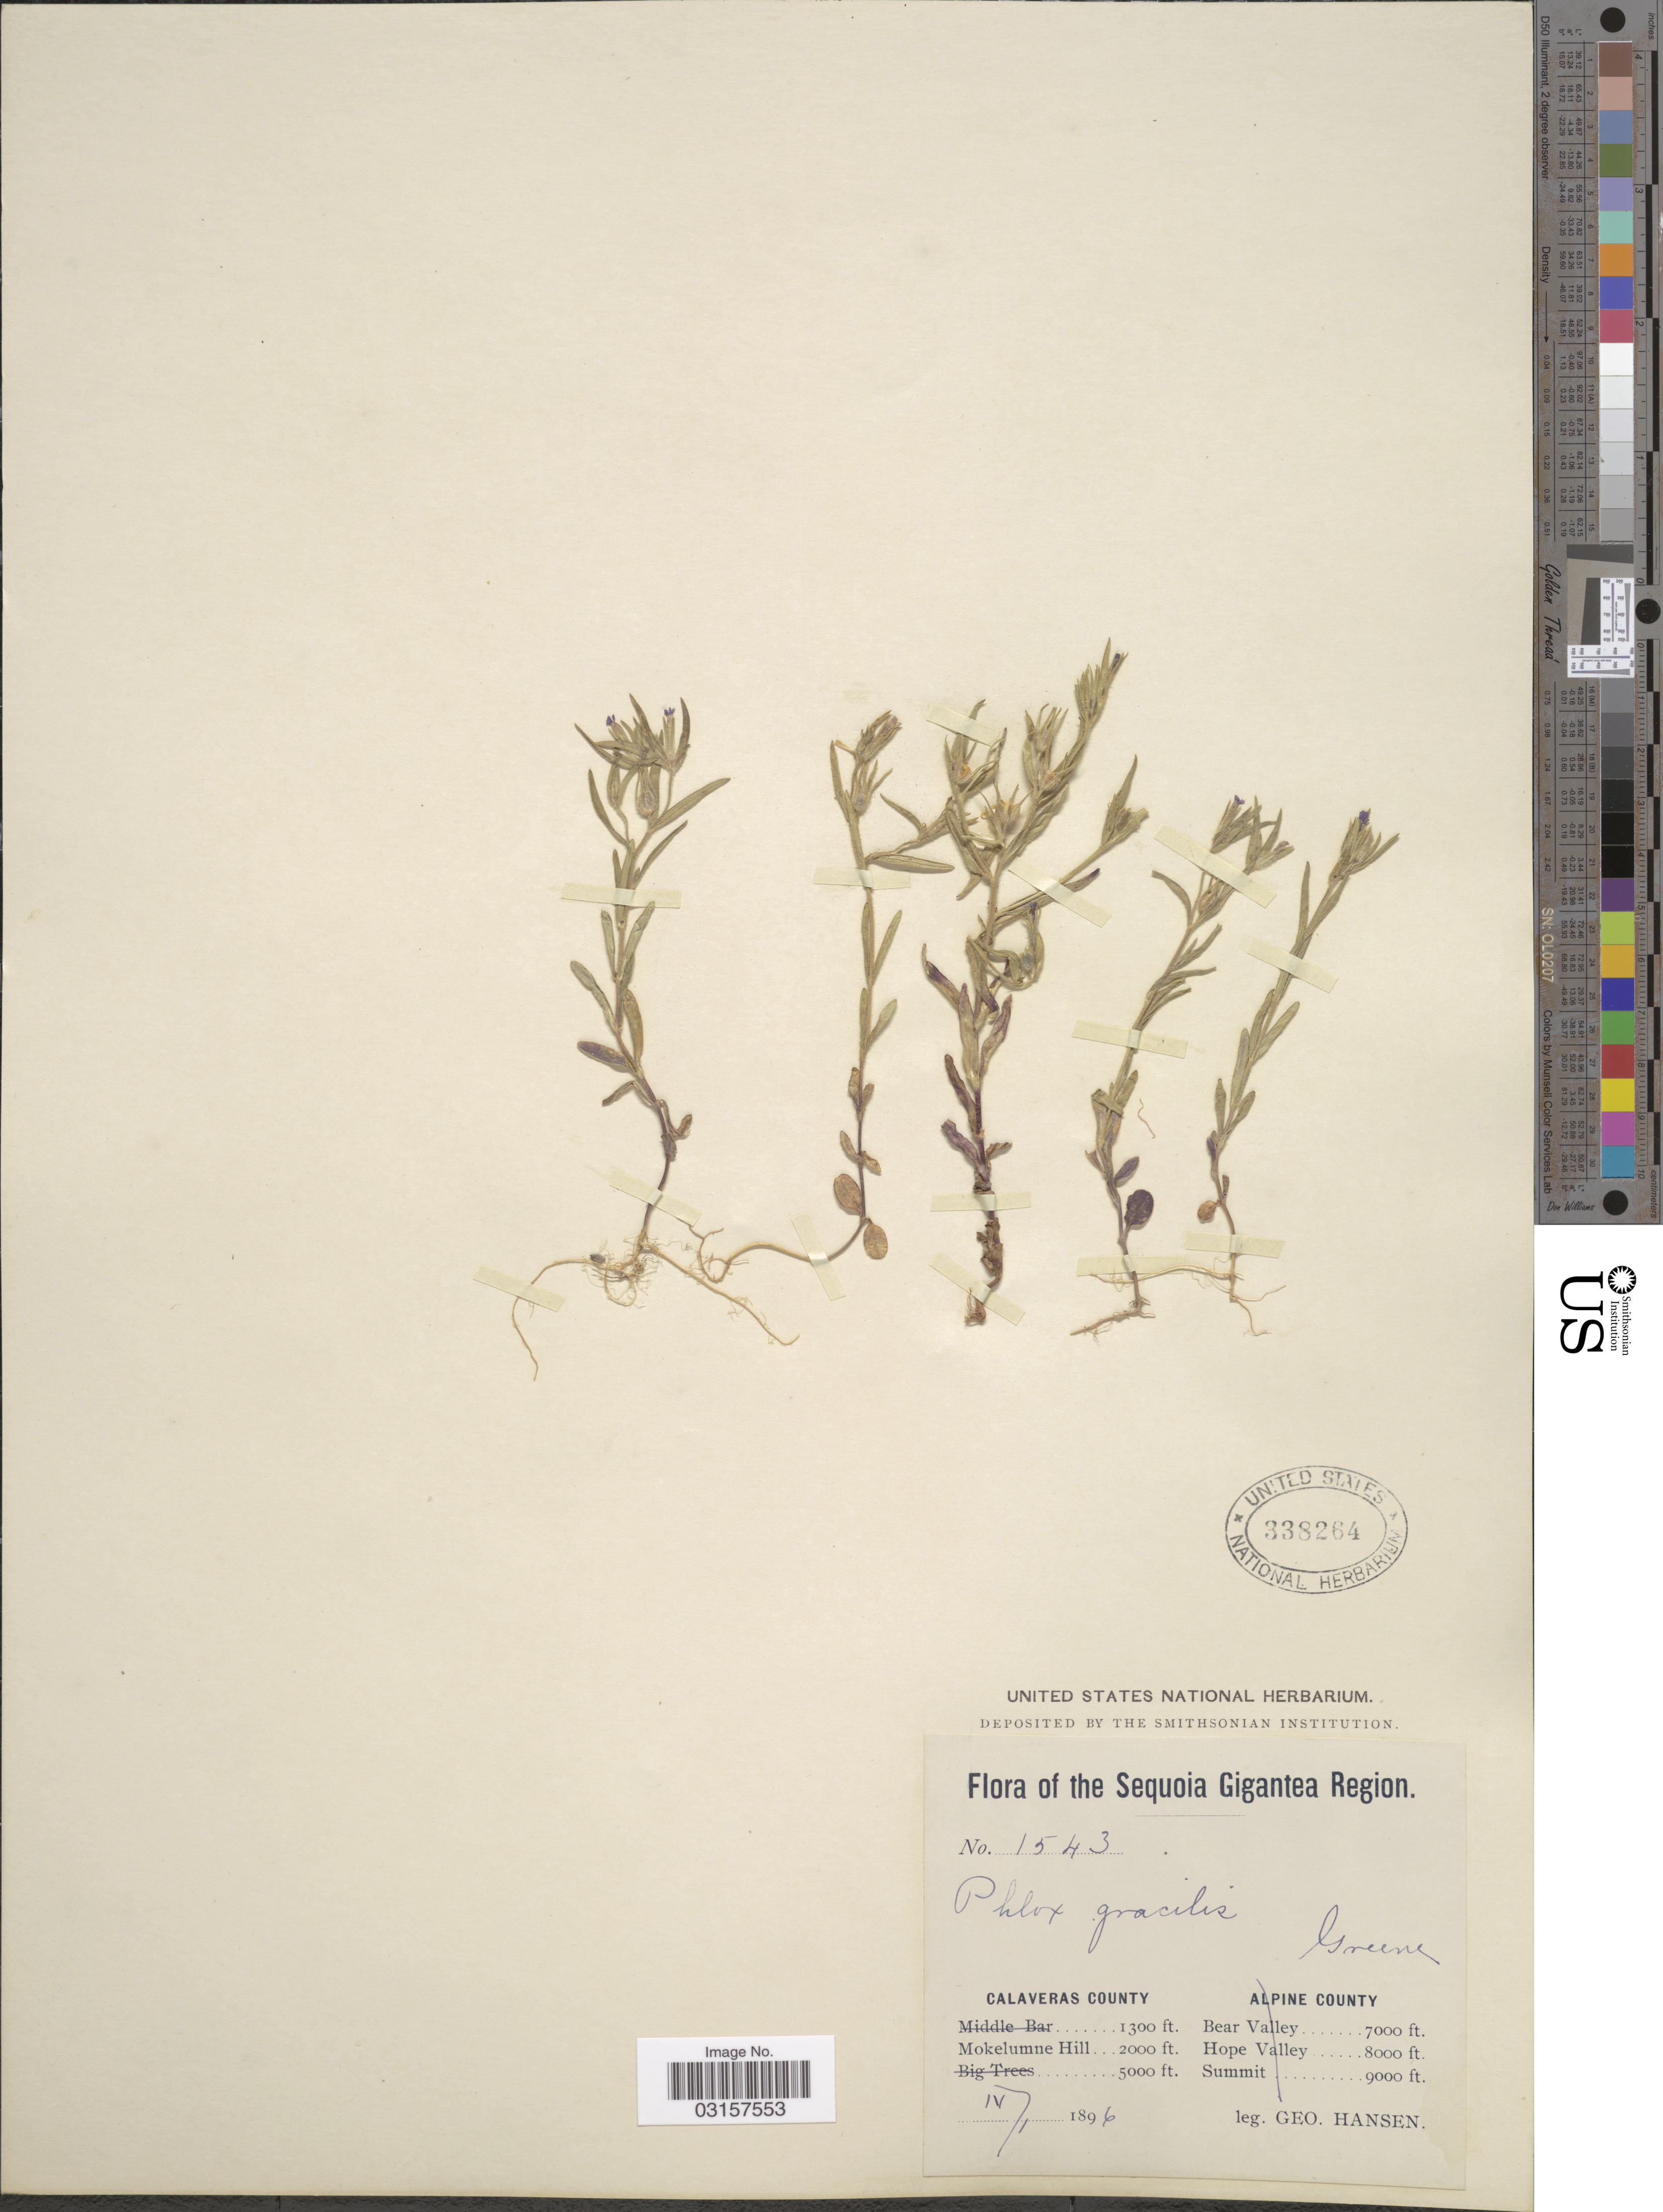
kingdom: Plantae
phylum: Tracheophyta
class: Magnoliopsida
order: Ericales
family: Polemoniaceae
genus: Microsteris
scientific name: Microsteris gracilis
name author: (Hook.) Greene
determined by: (US) Smithsonian Institution - National Museum of Natural History - Department of Botany (UNITED STATES)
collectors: G. Hansen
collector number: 1543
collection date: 1896-04-01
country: United States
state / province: California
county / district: Calaveras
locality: Sequoia Gigantea Region, Calaveras County, Mokelumne Hill.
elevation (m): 610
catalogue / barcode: US 338264